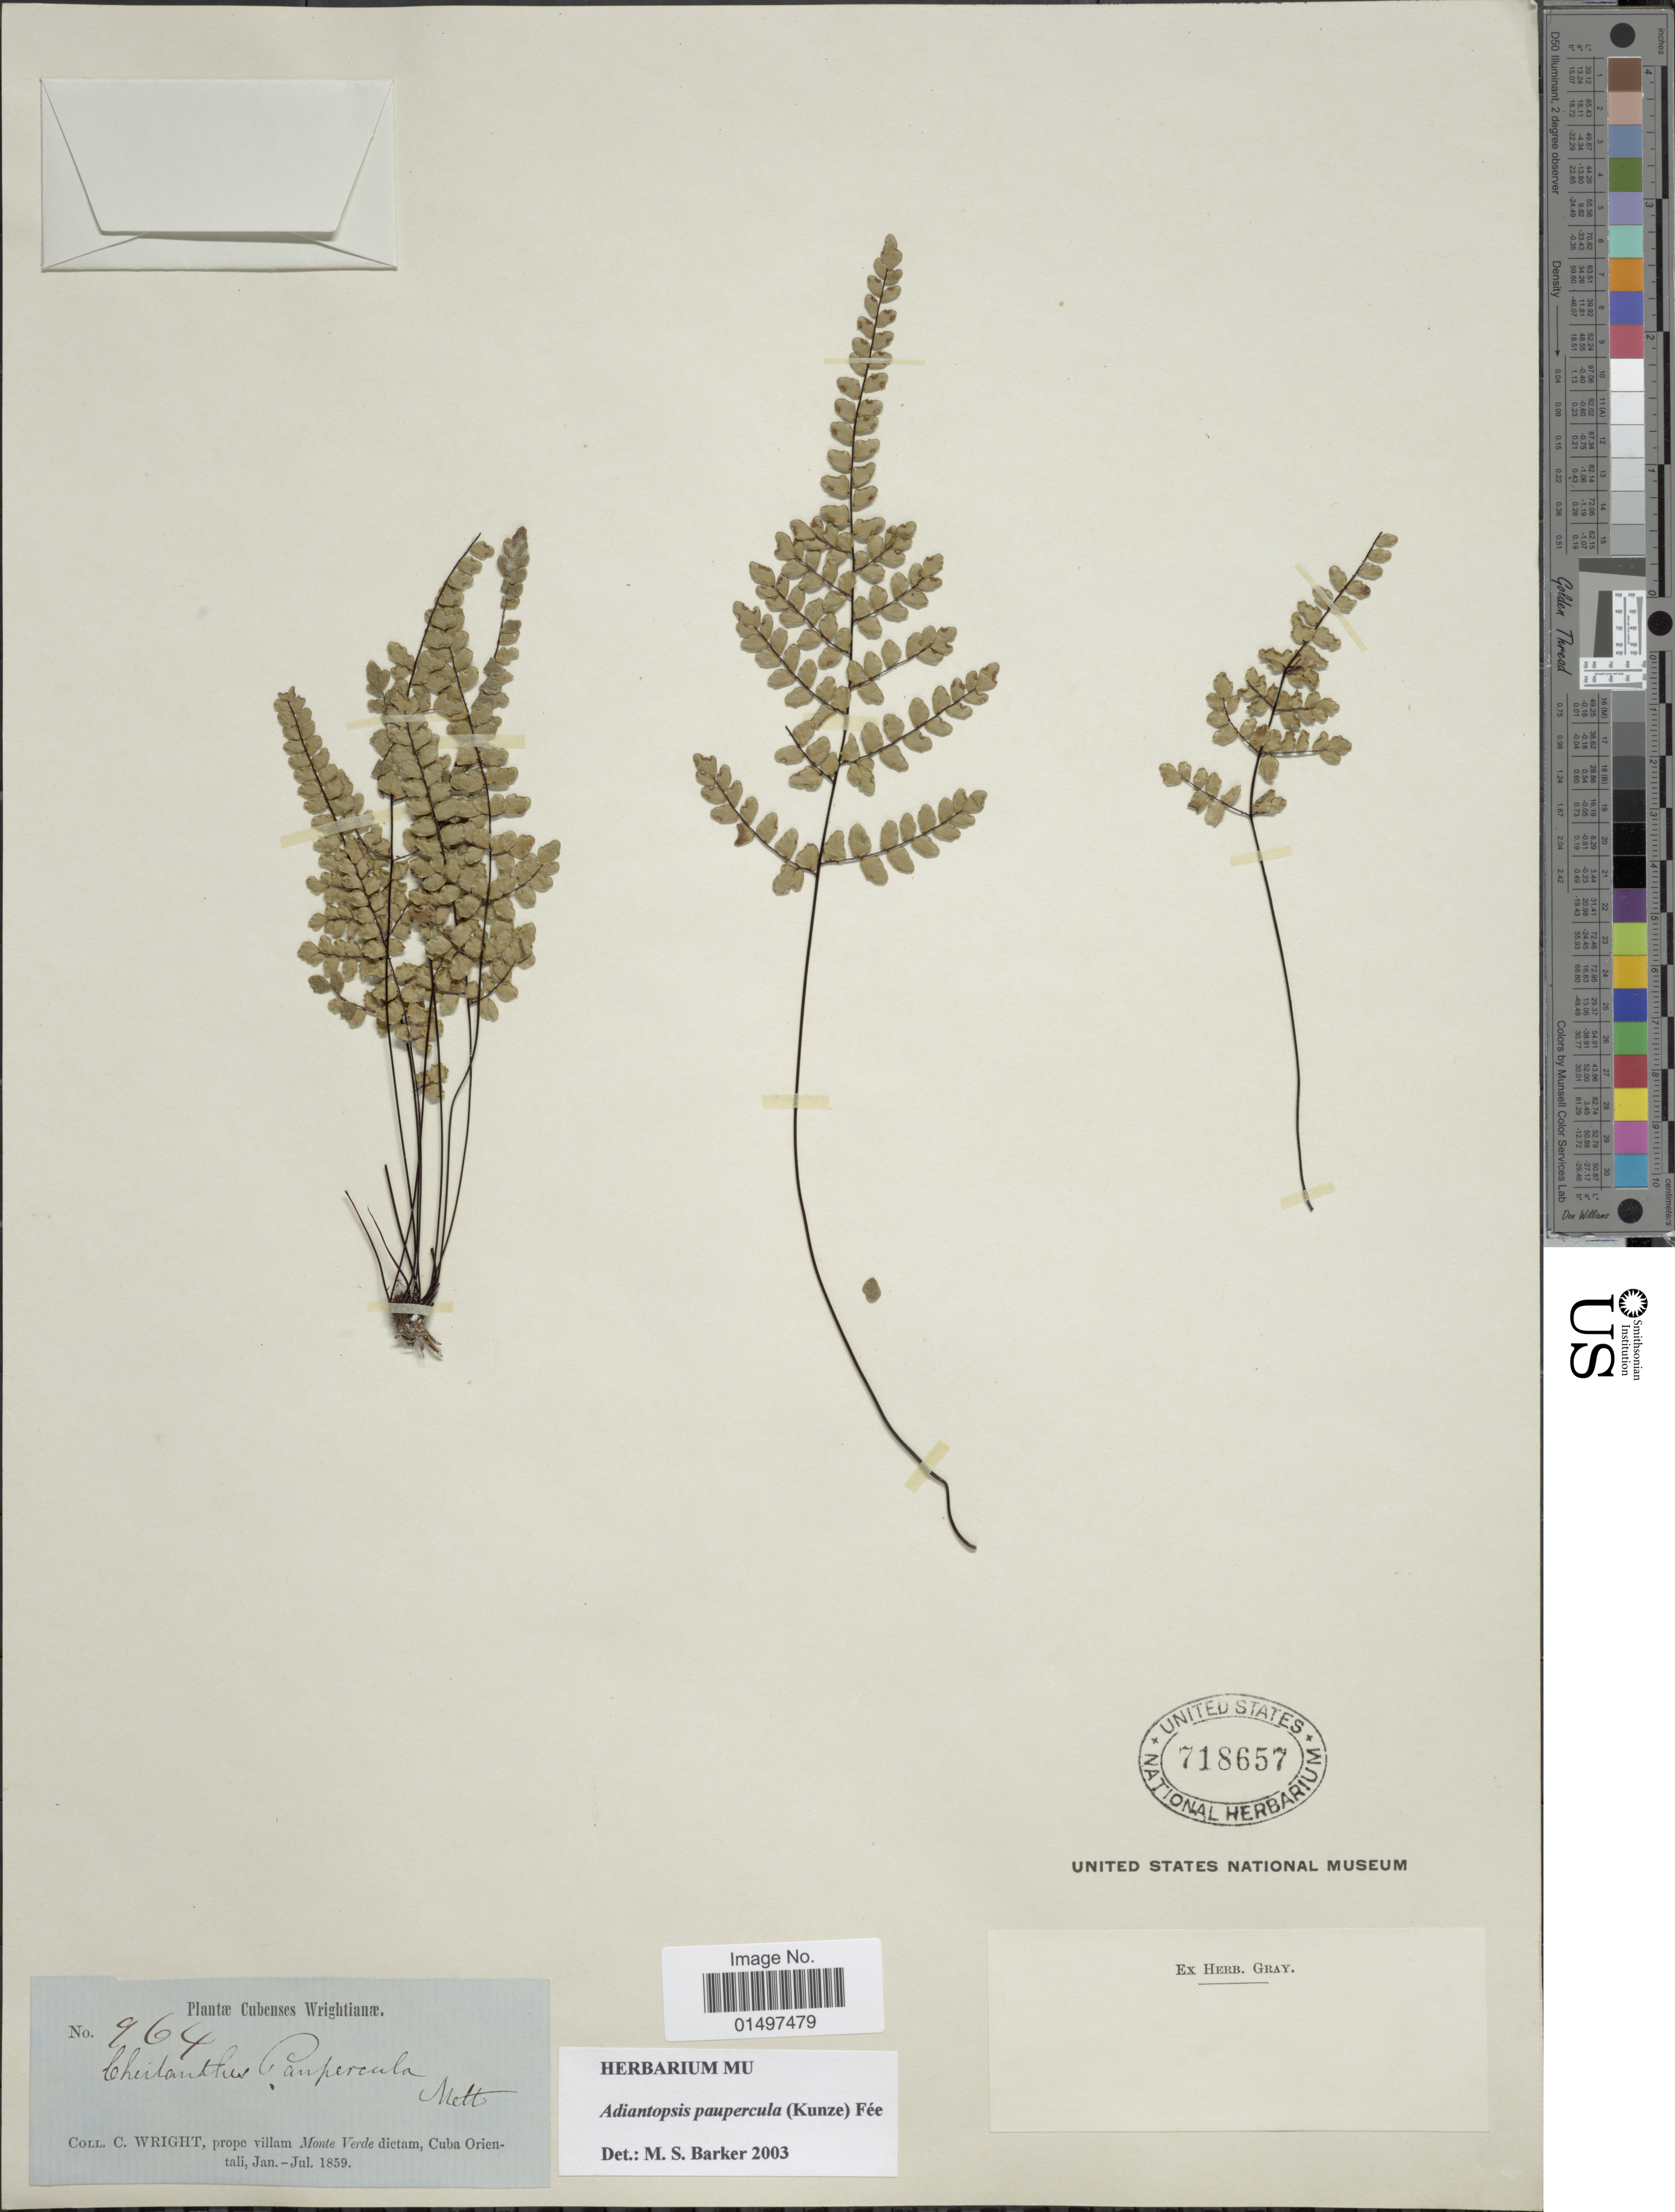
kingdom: Plantae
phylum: Tracheophyta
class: Polypodiopsida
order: Polypodiales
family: Pteridaceae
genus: Adiantopsis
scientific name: Adiantopsis paupercula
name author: (Kunze) Fée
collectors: C. Wright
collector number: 964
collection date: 1859-01/1859-07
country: Cuba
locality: Cubenses. Prope villam Monte Verde dictam, Cuba Orientali.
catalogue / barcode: US 718657